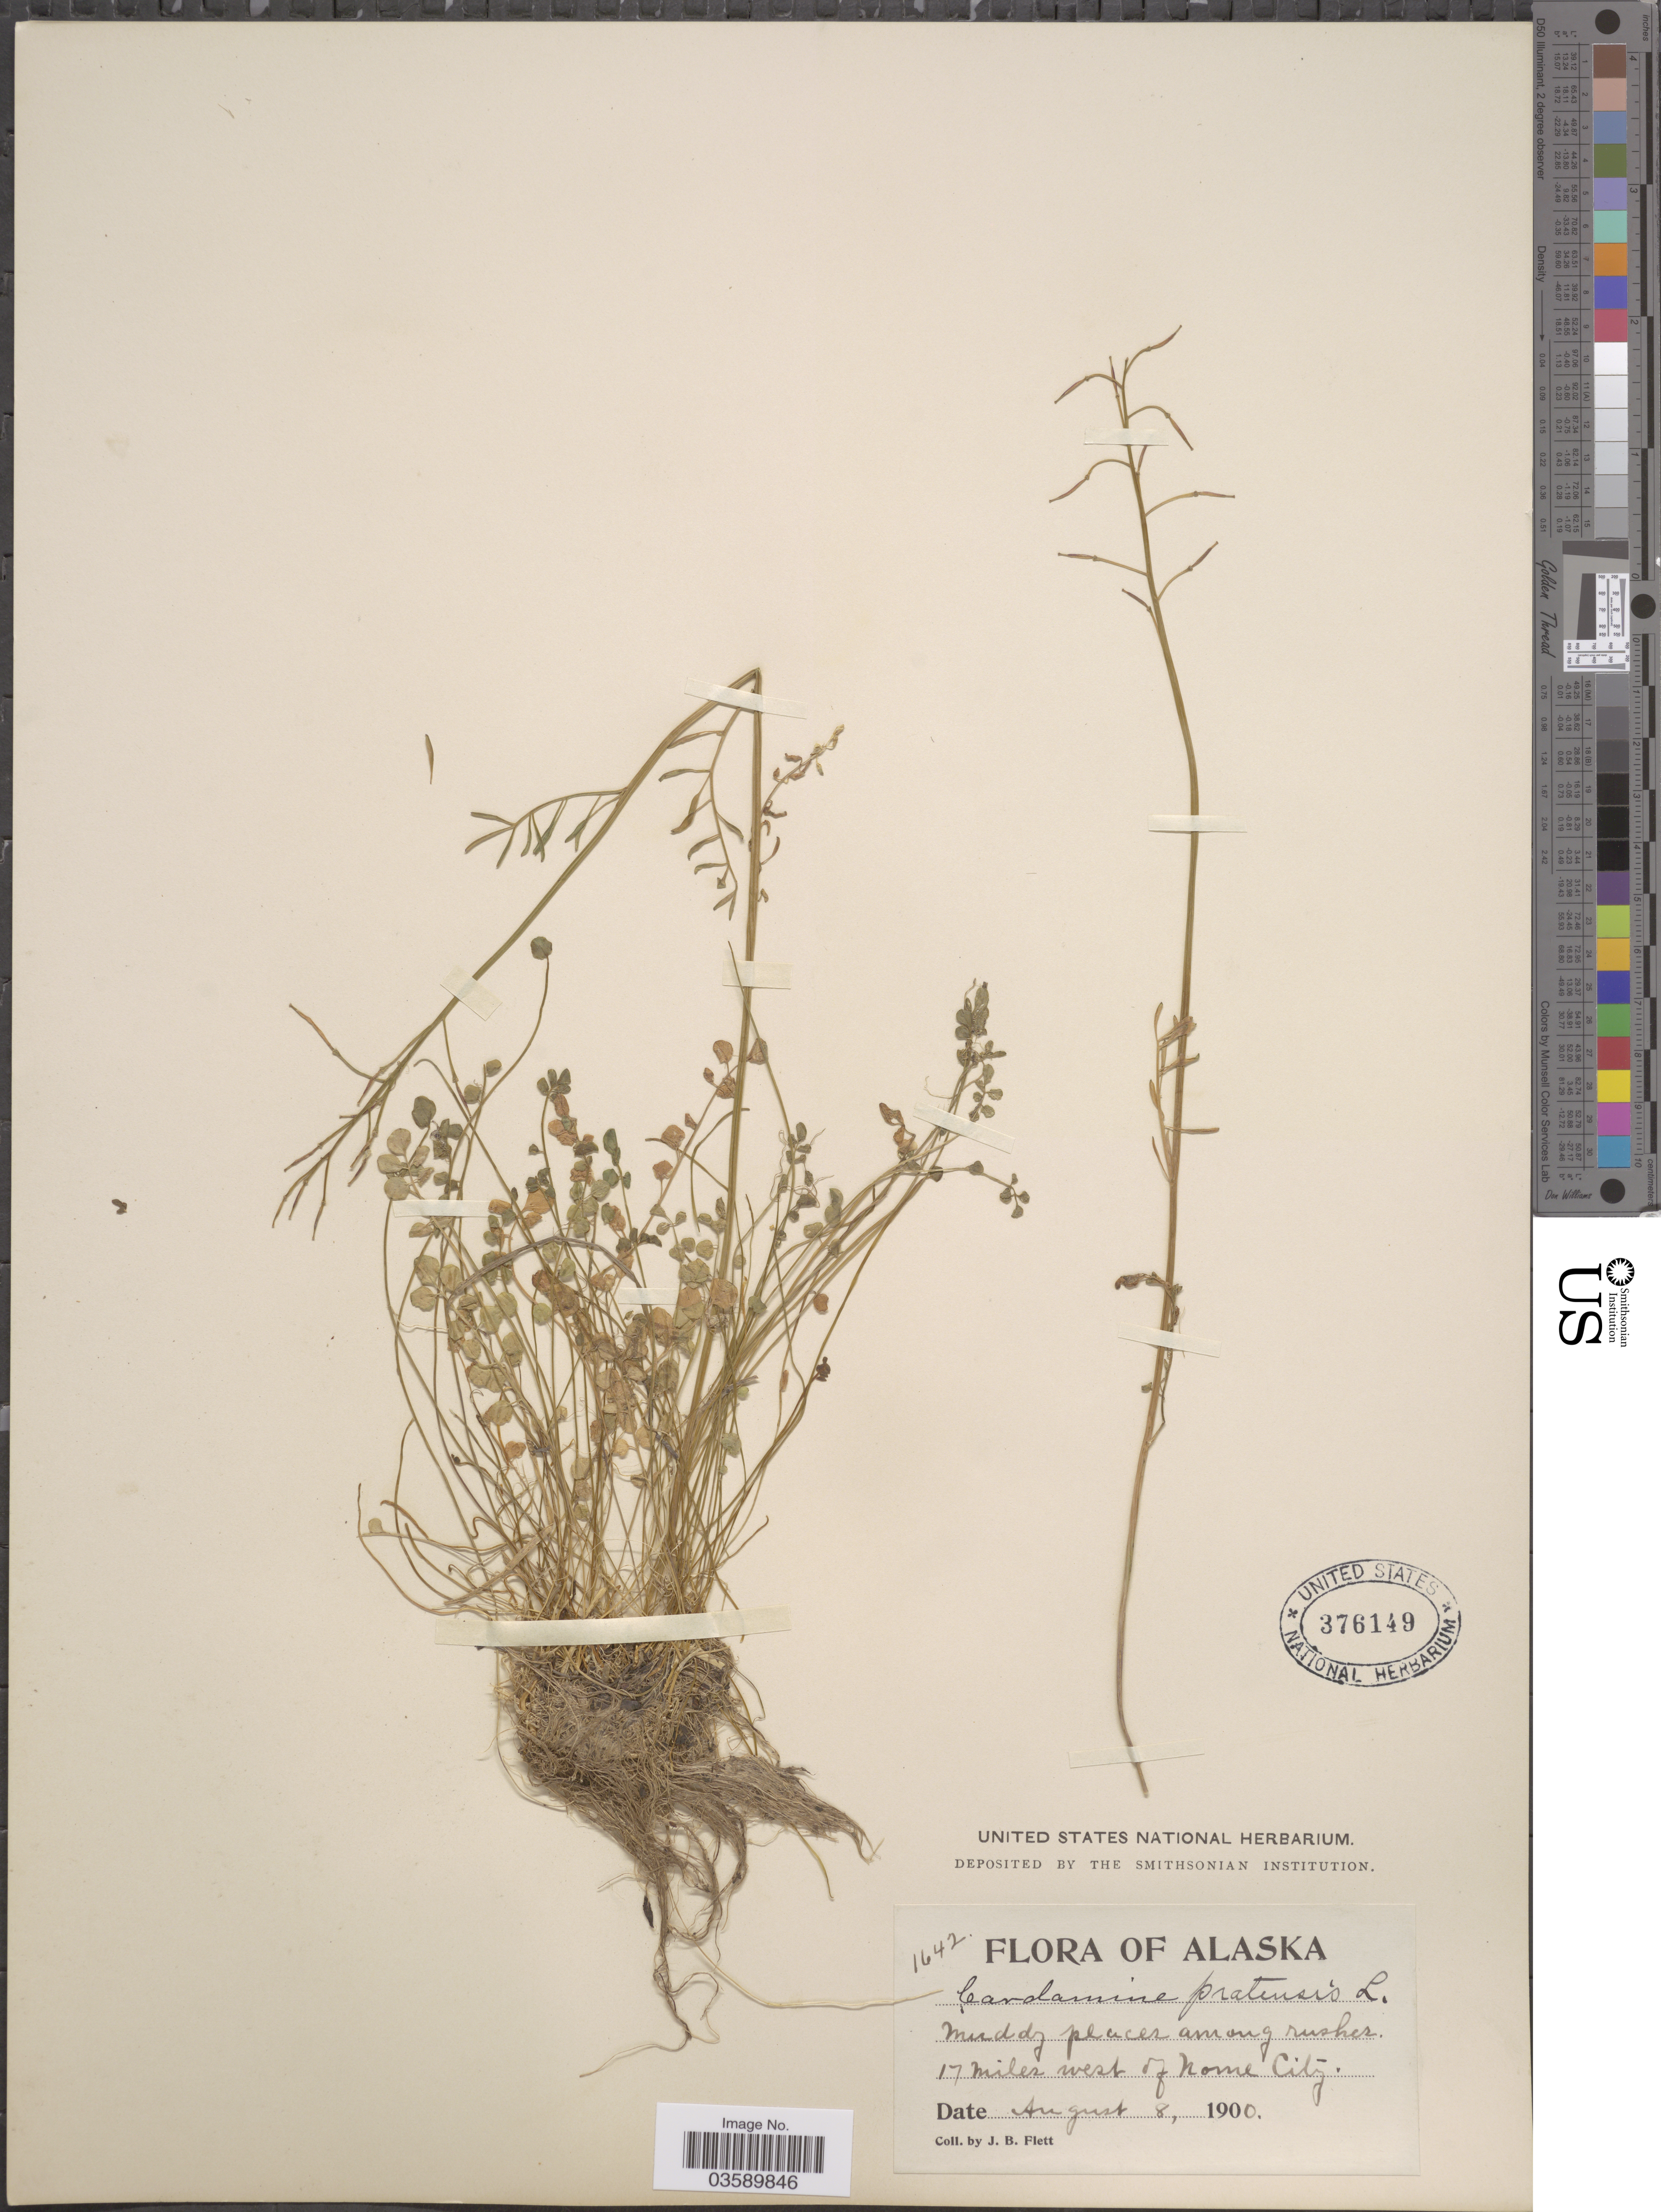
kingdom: Plantae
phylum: Tracheophyta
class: Magnoliopsida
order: Brassicales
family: Brassicaceae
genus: Cardamine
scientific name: Cardamine pratensis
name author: L.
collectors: J. Flett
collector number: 1642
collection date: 1900-08-08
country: United States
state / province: Alaska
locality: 17 miles west of Nome City.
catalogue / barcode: US 376149